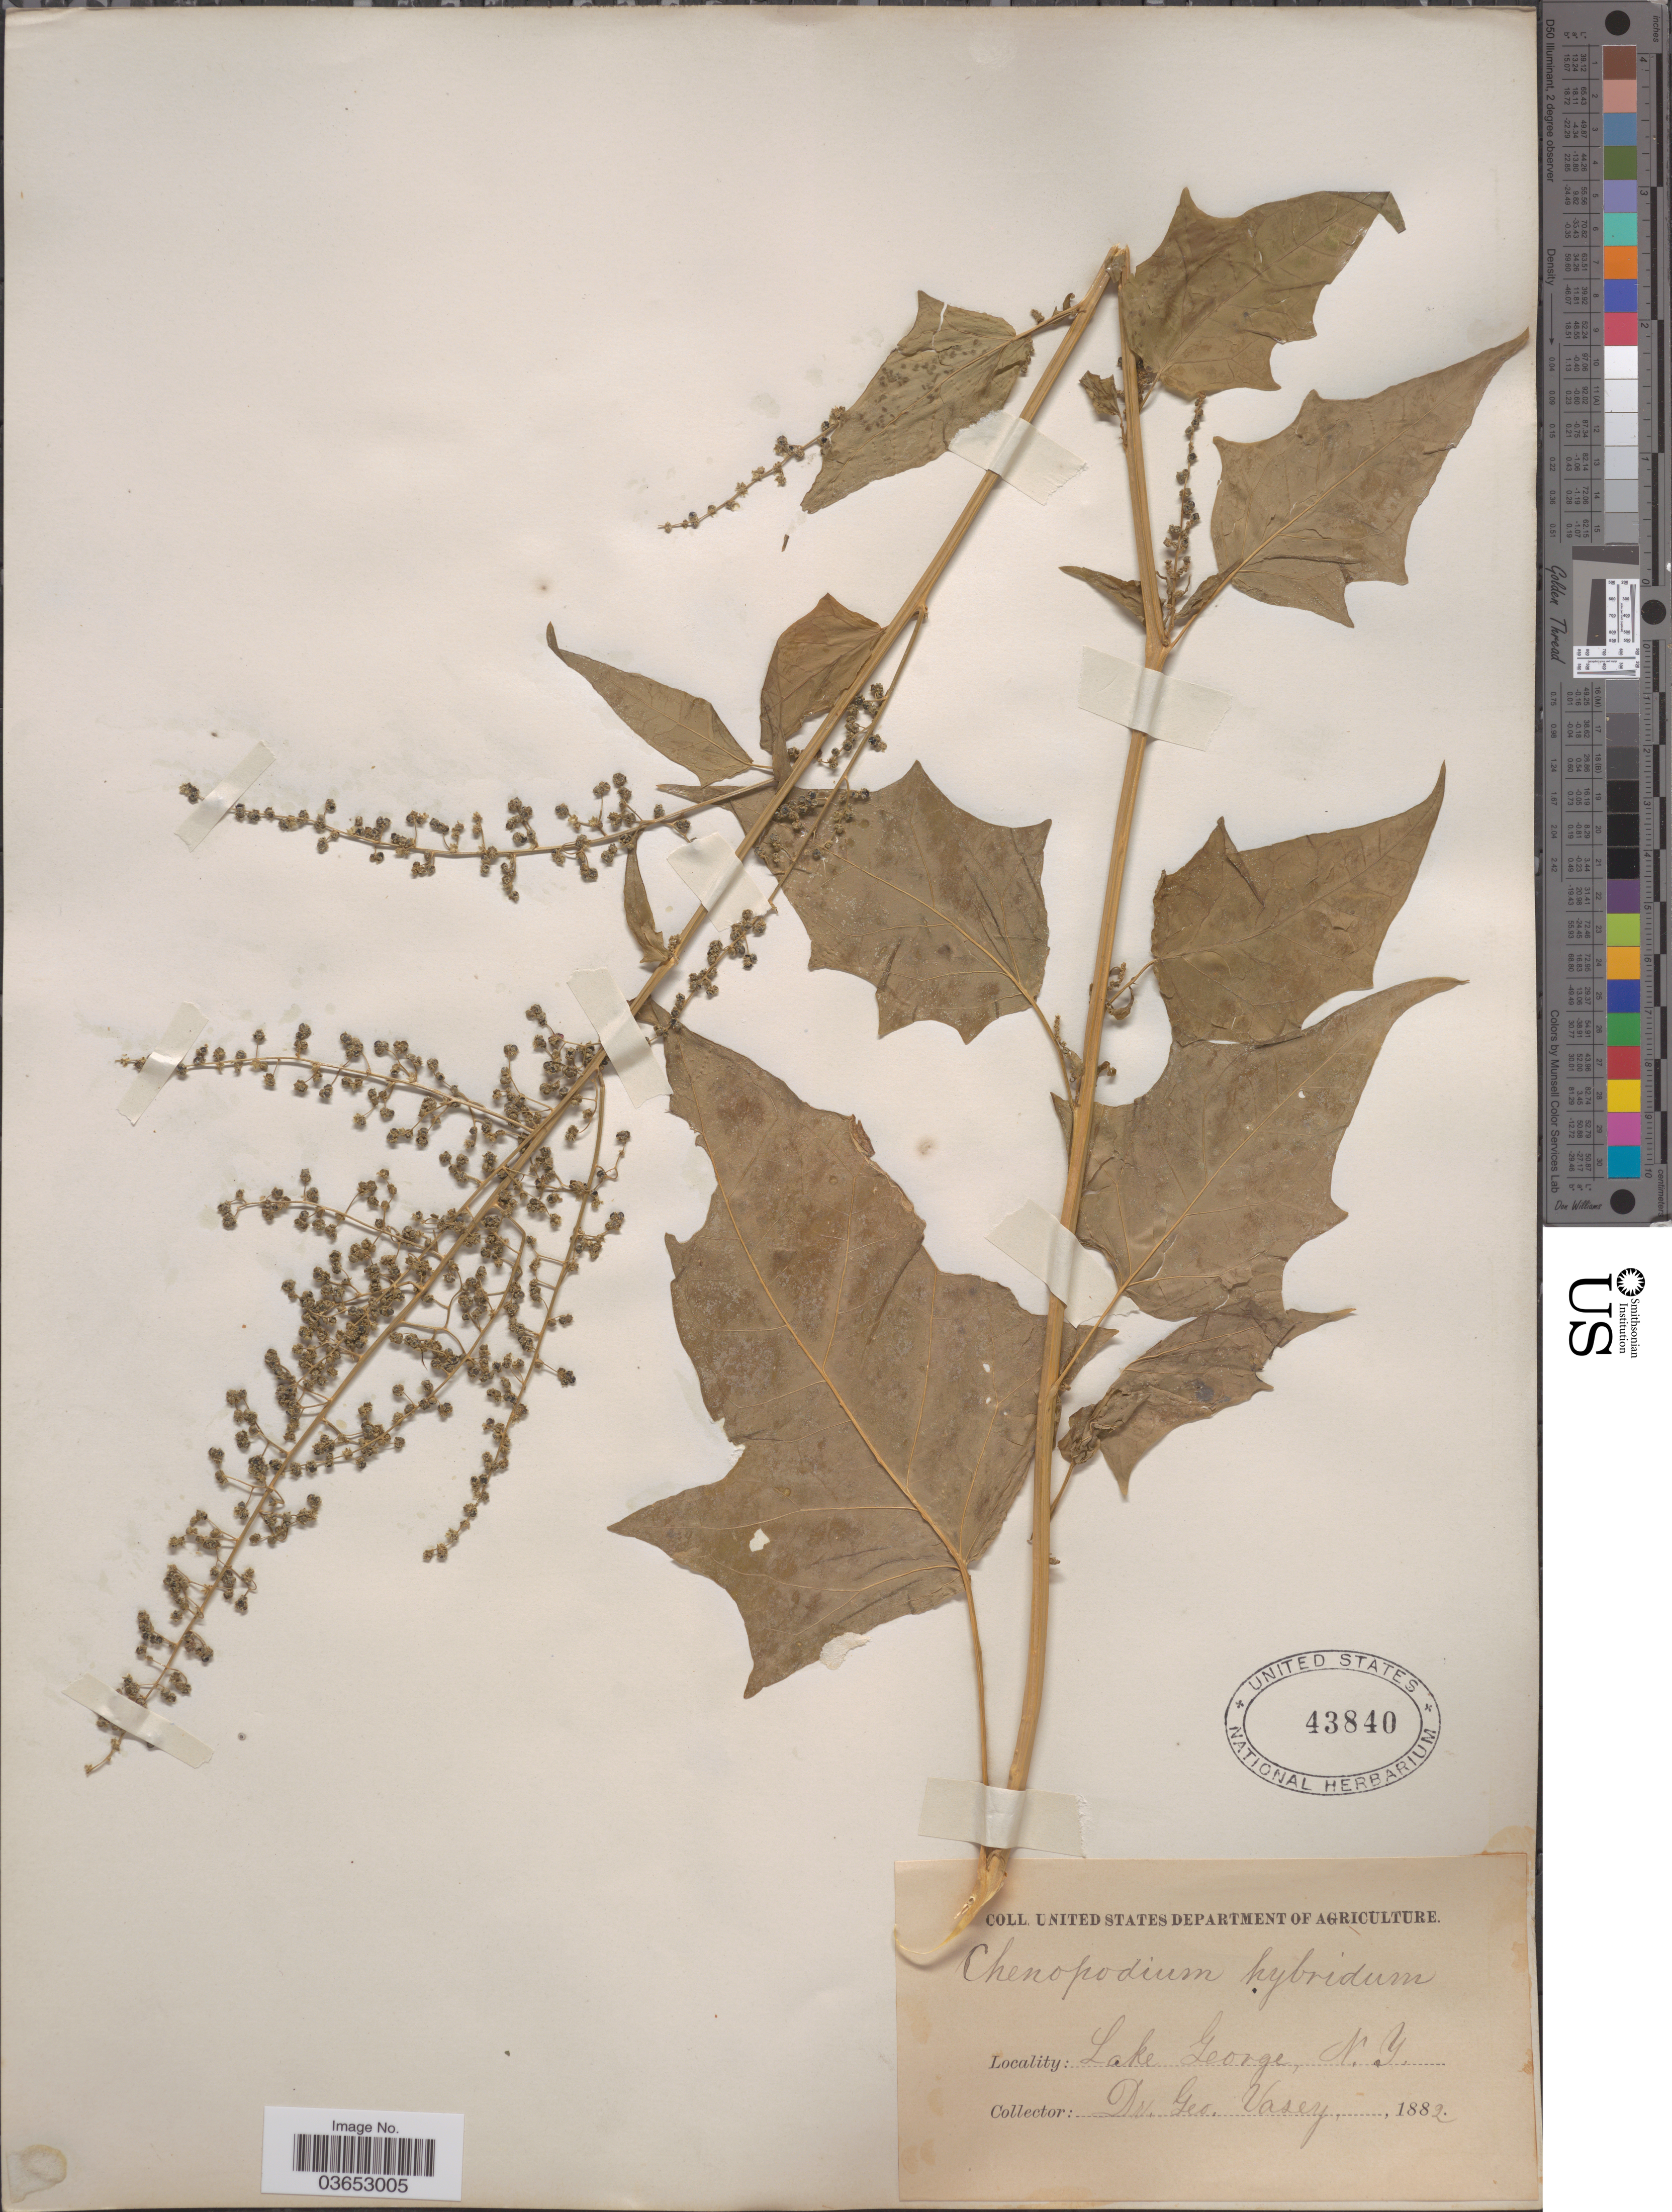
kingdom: Plantae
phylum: Tracheophyta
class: Magnoliopsida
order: Caryophyllales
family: Amaranthaceae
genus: Chenopodium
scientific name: Chenopodium gigantospermum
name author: Aellen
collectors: G. Vasey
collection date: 1882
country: United States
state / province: New York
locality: Lake George.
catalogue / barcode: US 43840